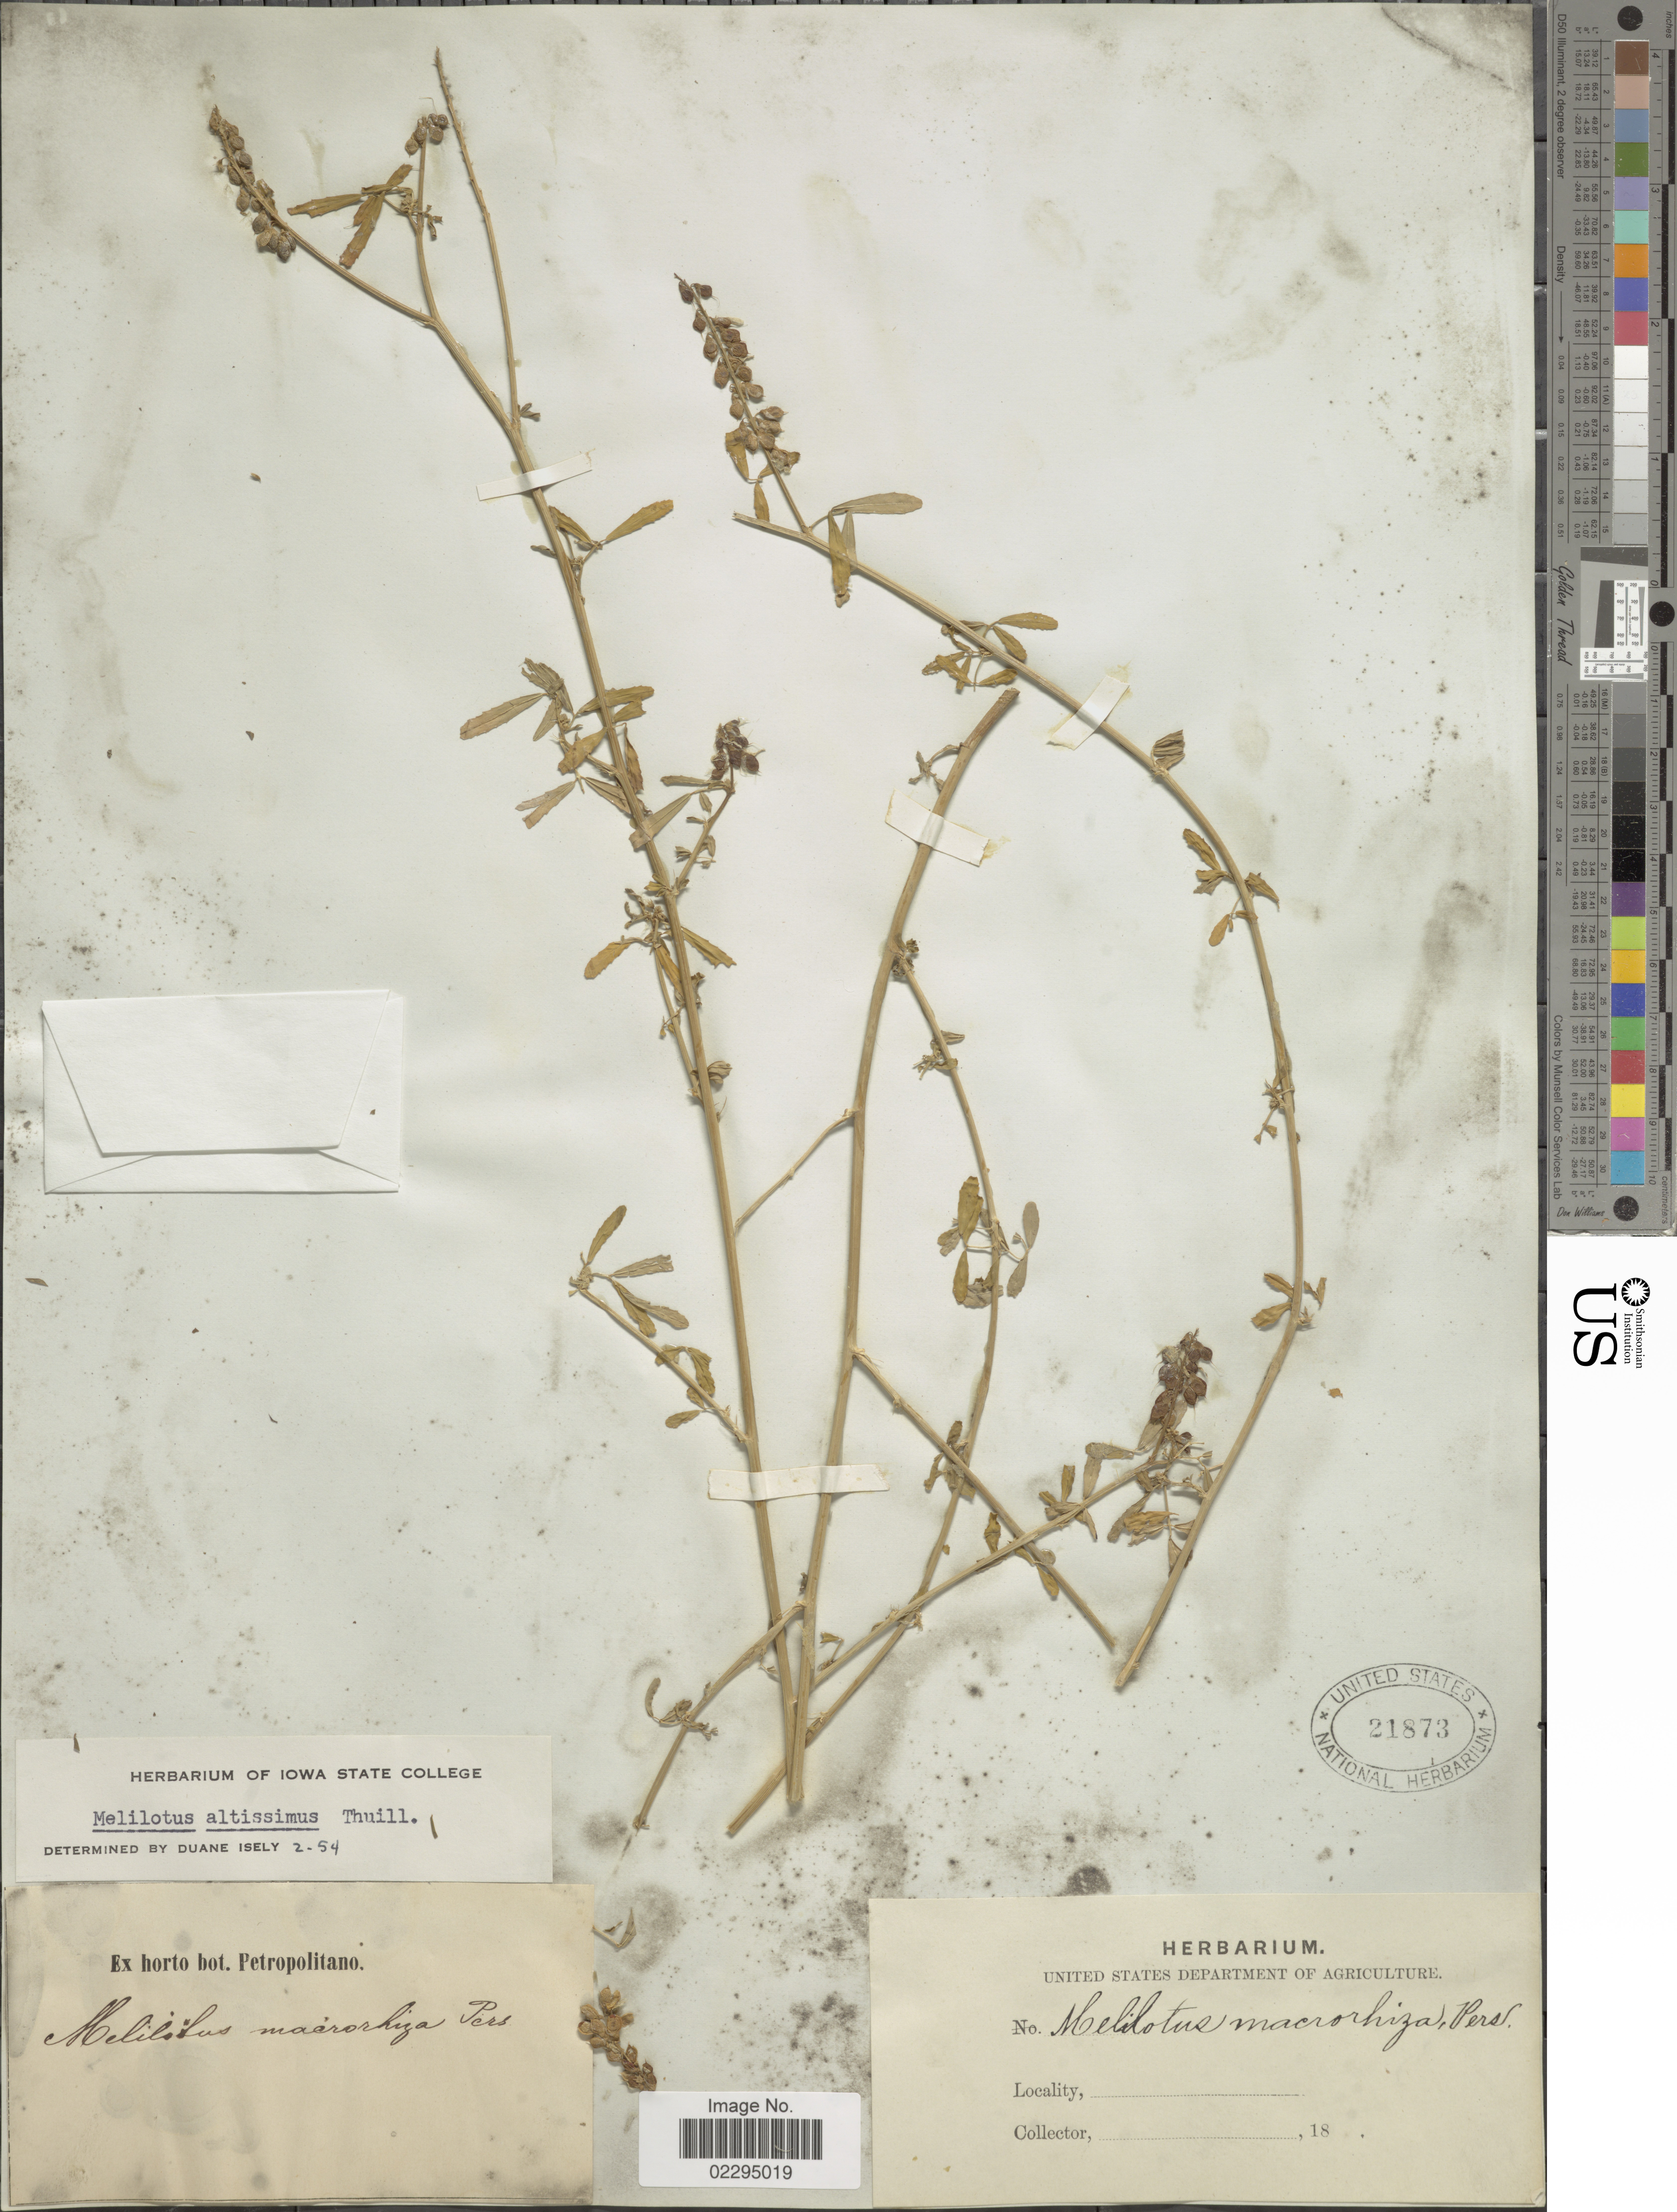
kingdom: Plantae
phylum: Tracheophyta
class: Magnoliopsida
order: Fabales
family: Fabaceae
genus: Melilotus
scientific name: Melilotus altissimus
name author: Thuill.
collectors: ex Horto Bot. Petropolitano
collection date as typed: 18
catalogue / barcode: US 21873